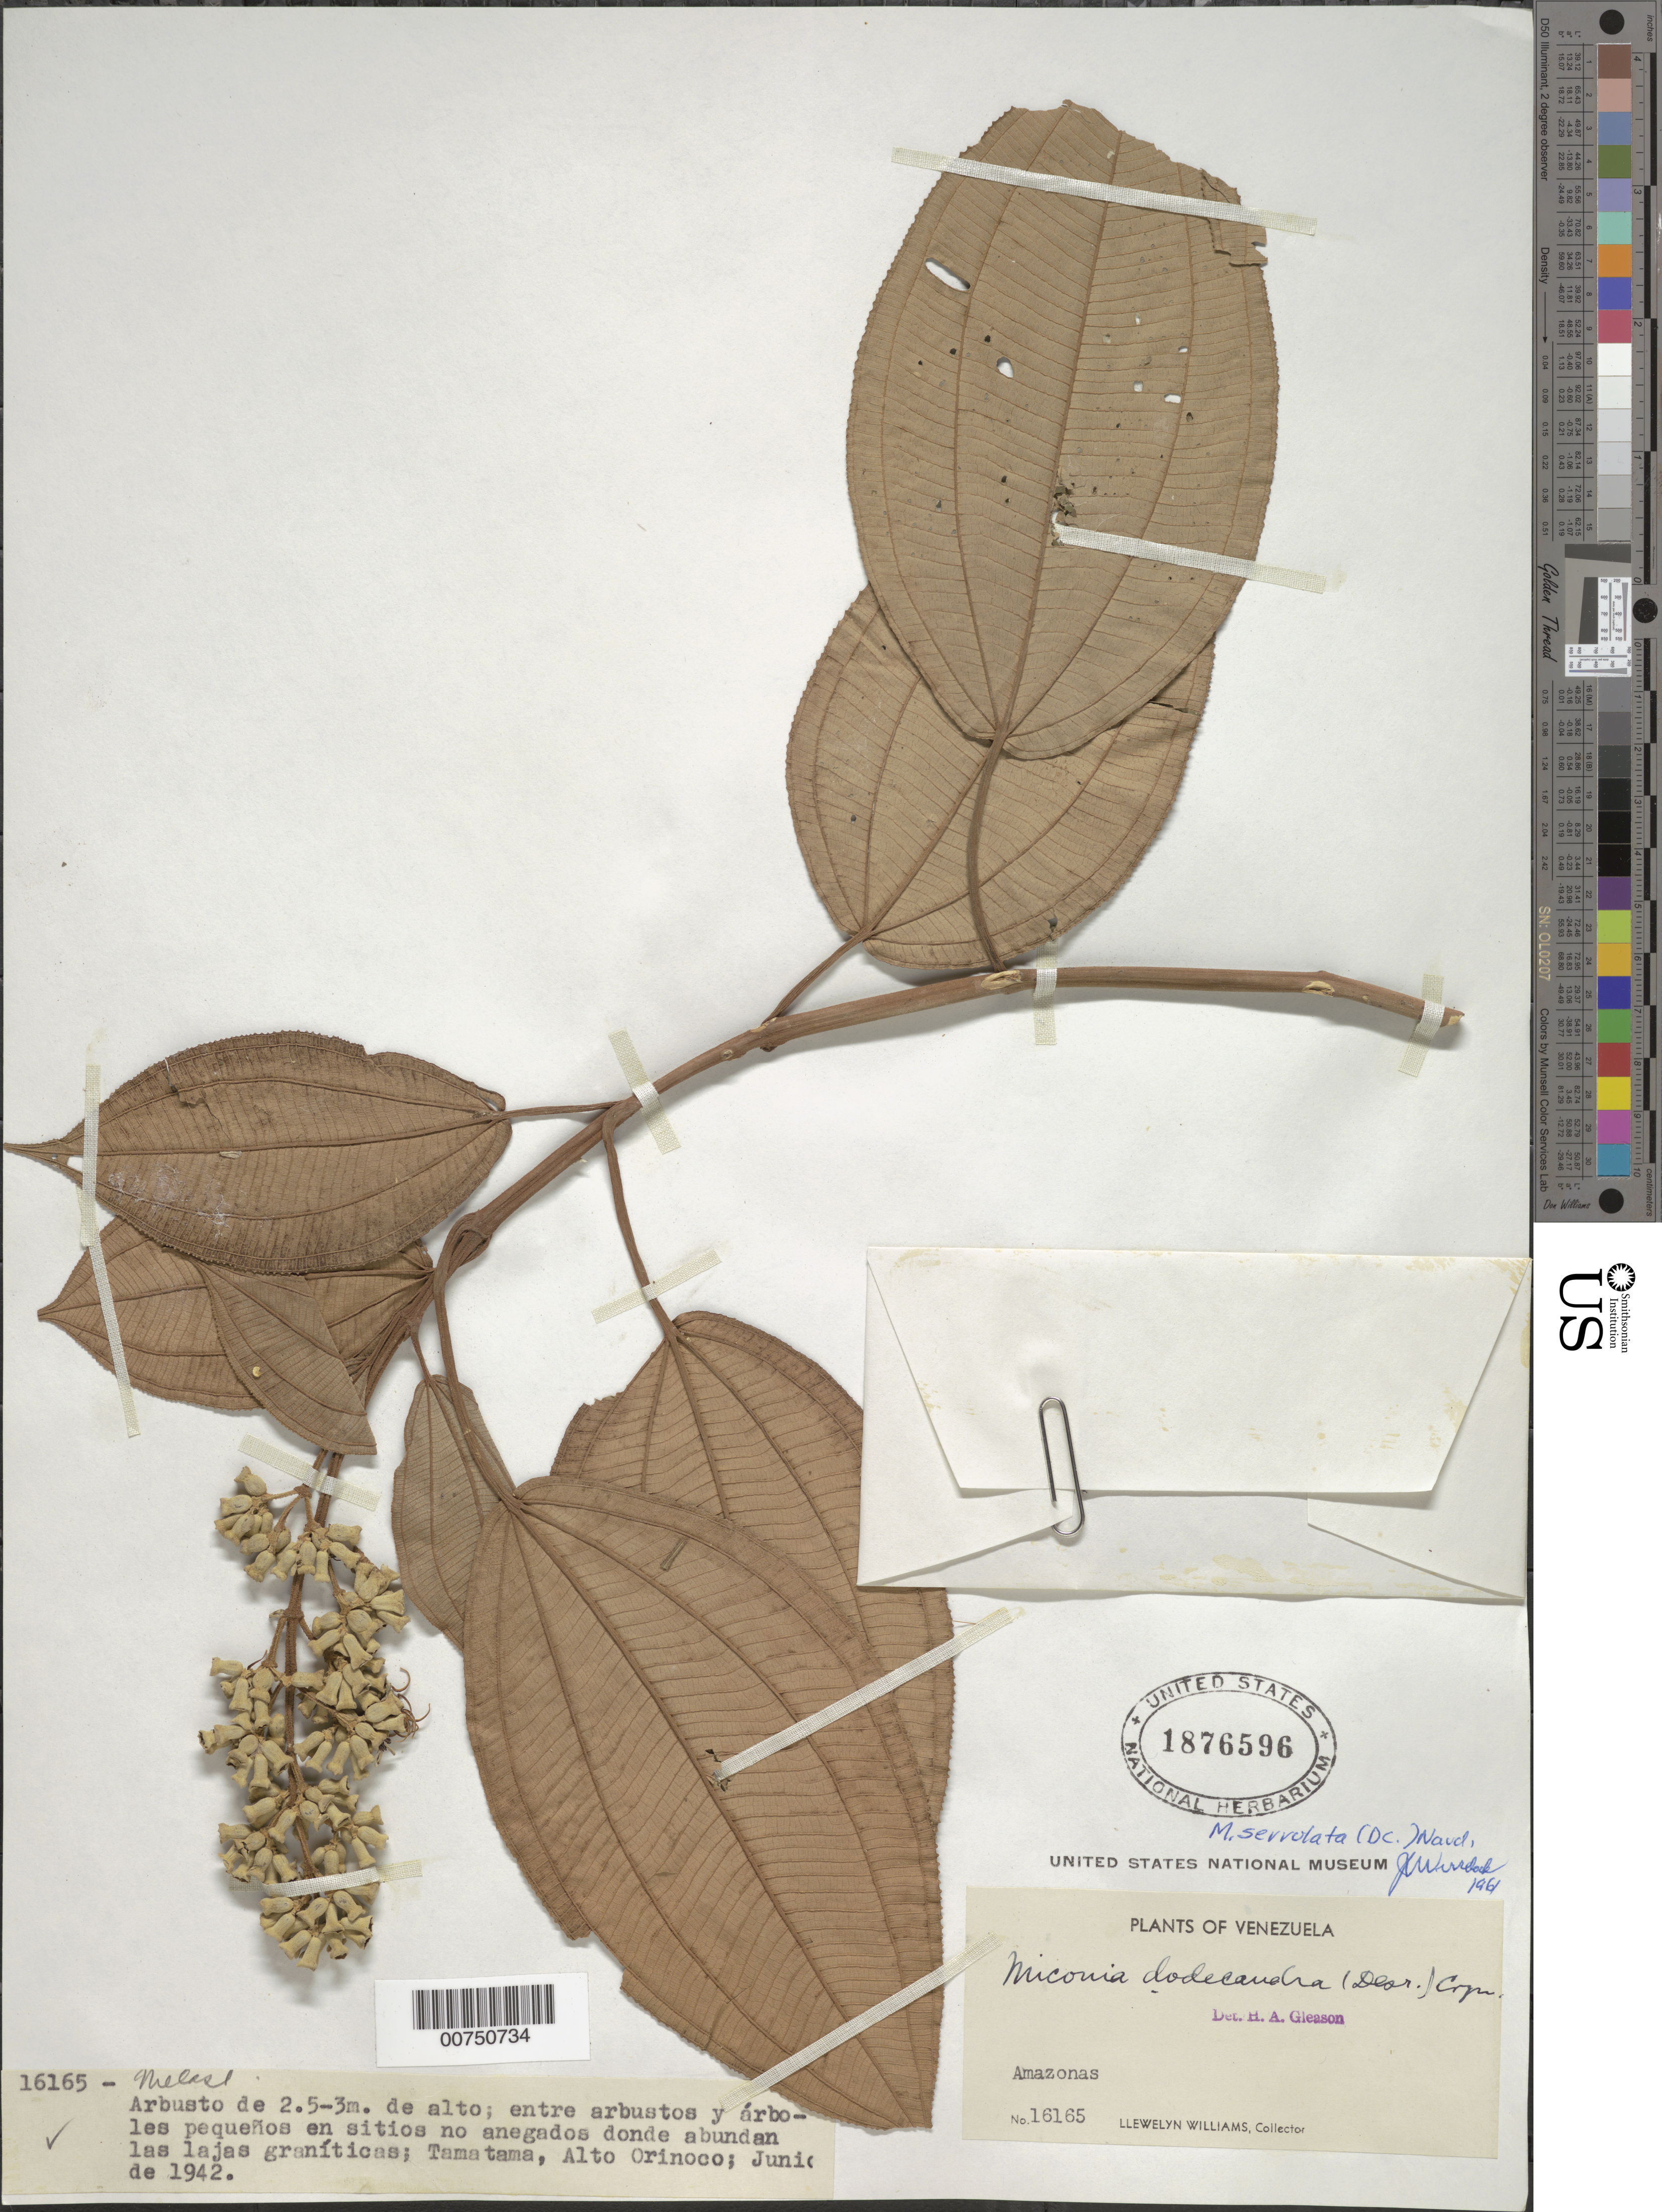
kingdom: Plantae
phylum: Tracheophyta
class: Magnoliopsida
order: Myrtales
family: Melastomataceae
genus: Miconia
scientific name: Miconia serrulata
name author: (DC.) Naudin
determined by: Wurdack, John J., (US), US (UNITED STATES)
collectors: Ll. Williams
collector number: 16165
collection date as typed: Jun-42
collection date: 1942-06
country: Venezuela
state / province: Amazonas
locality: Tamatama, Alto Río Orinoco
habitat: Entre arbustos y arboles pequenos en sitis no anegados donede abundan las lajas graníticas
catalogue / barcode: US 1876596